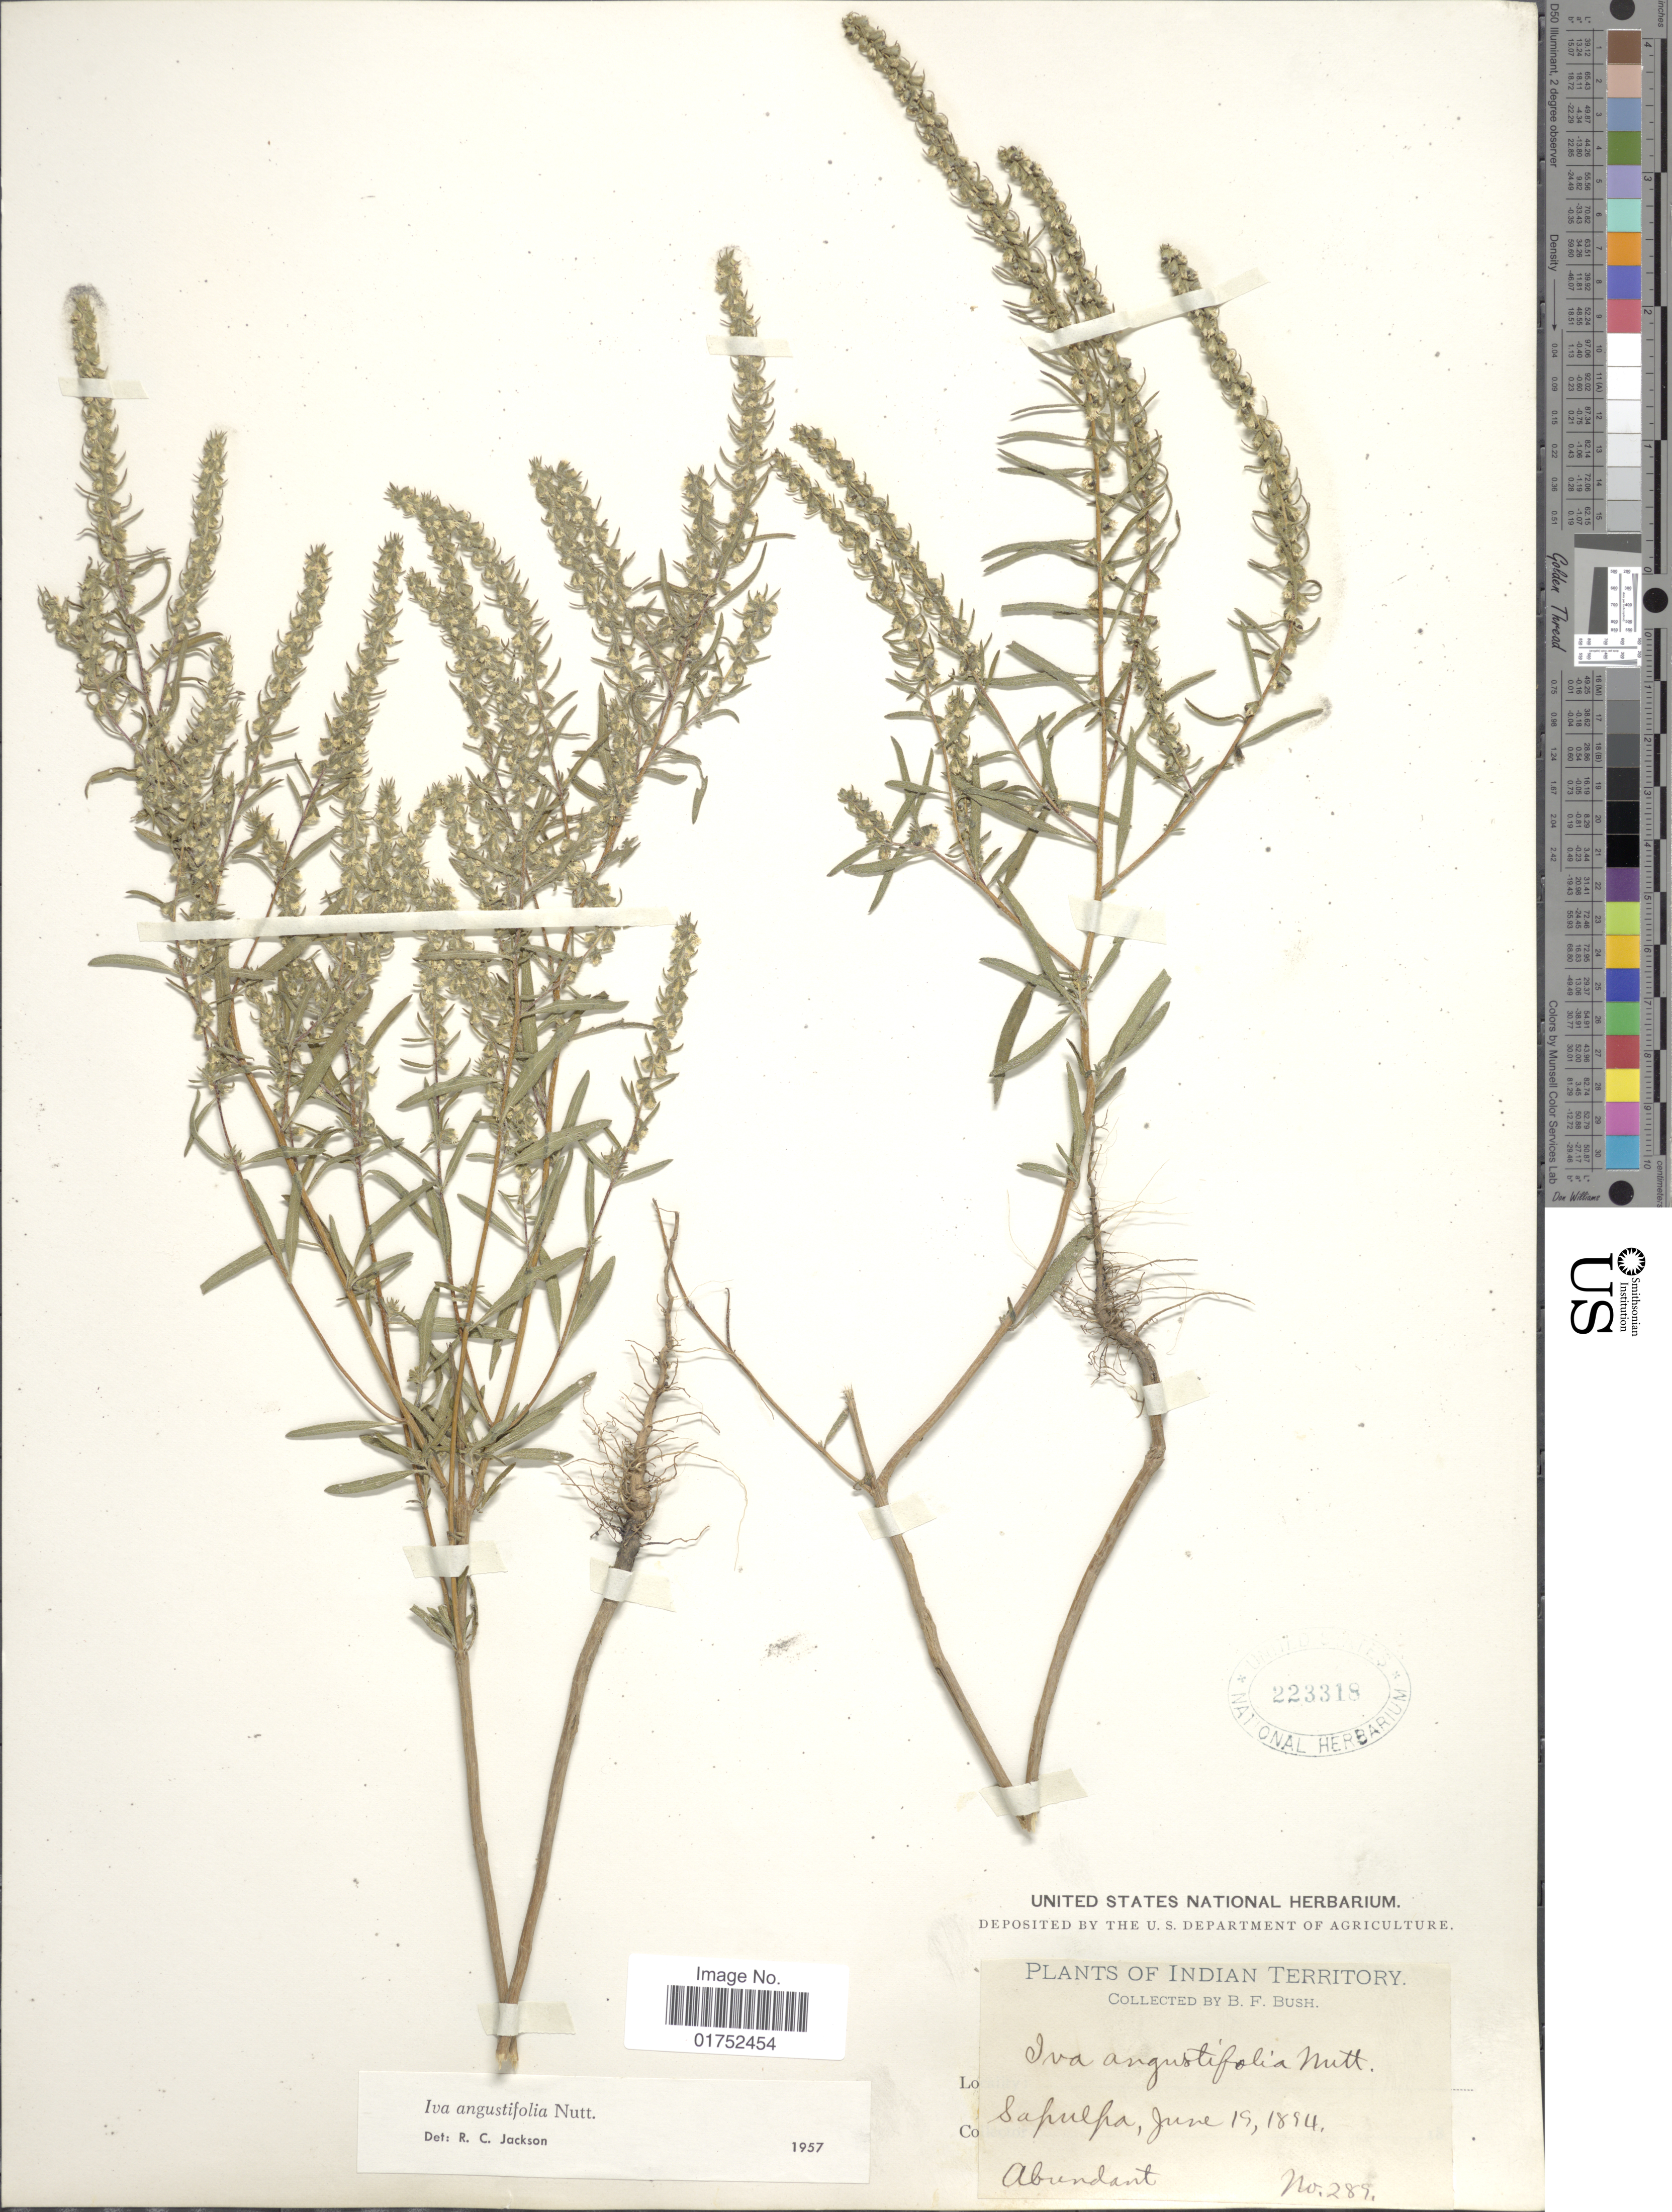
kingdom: Plantae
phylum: Tracheophyta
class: Magnoliopsida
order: Asterales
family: Asteraceae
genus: Iva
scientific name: Iva angustifolia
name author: Nutt.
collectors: B. F. Bush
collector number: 289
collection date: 1894-06-19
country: United States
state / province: Oklahoma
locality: Indian Territory, Sapulpa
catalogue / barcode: US 223318